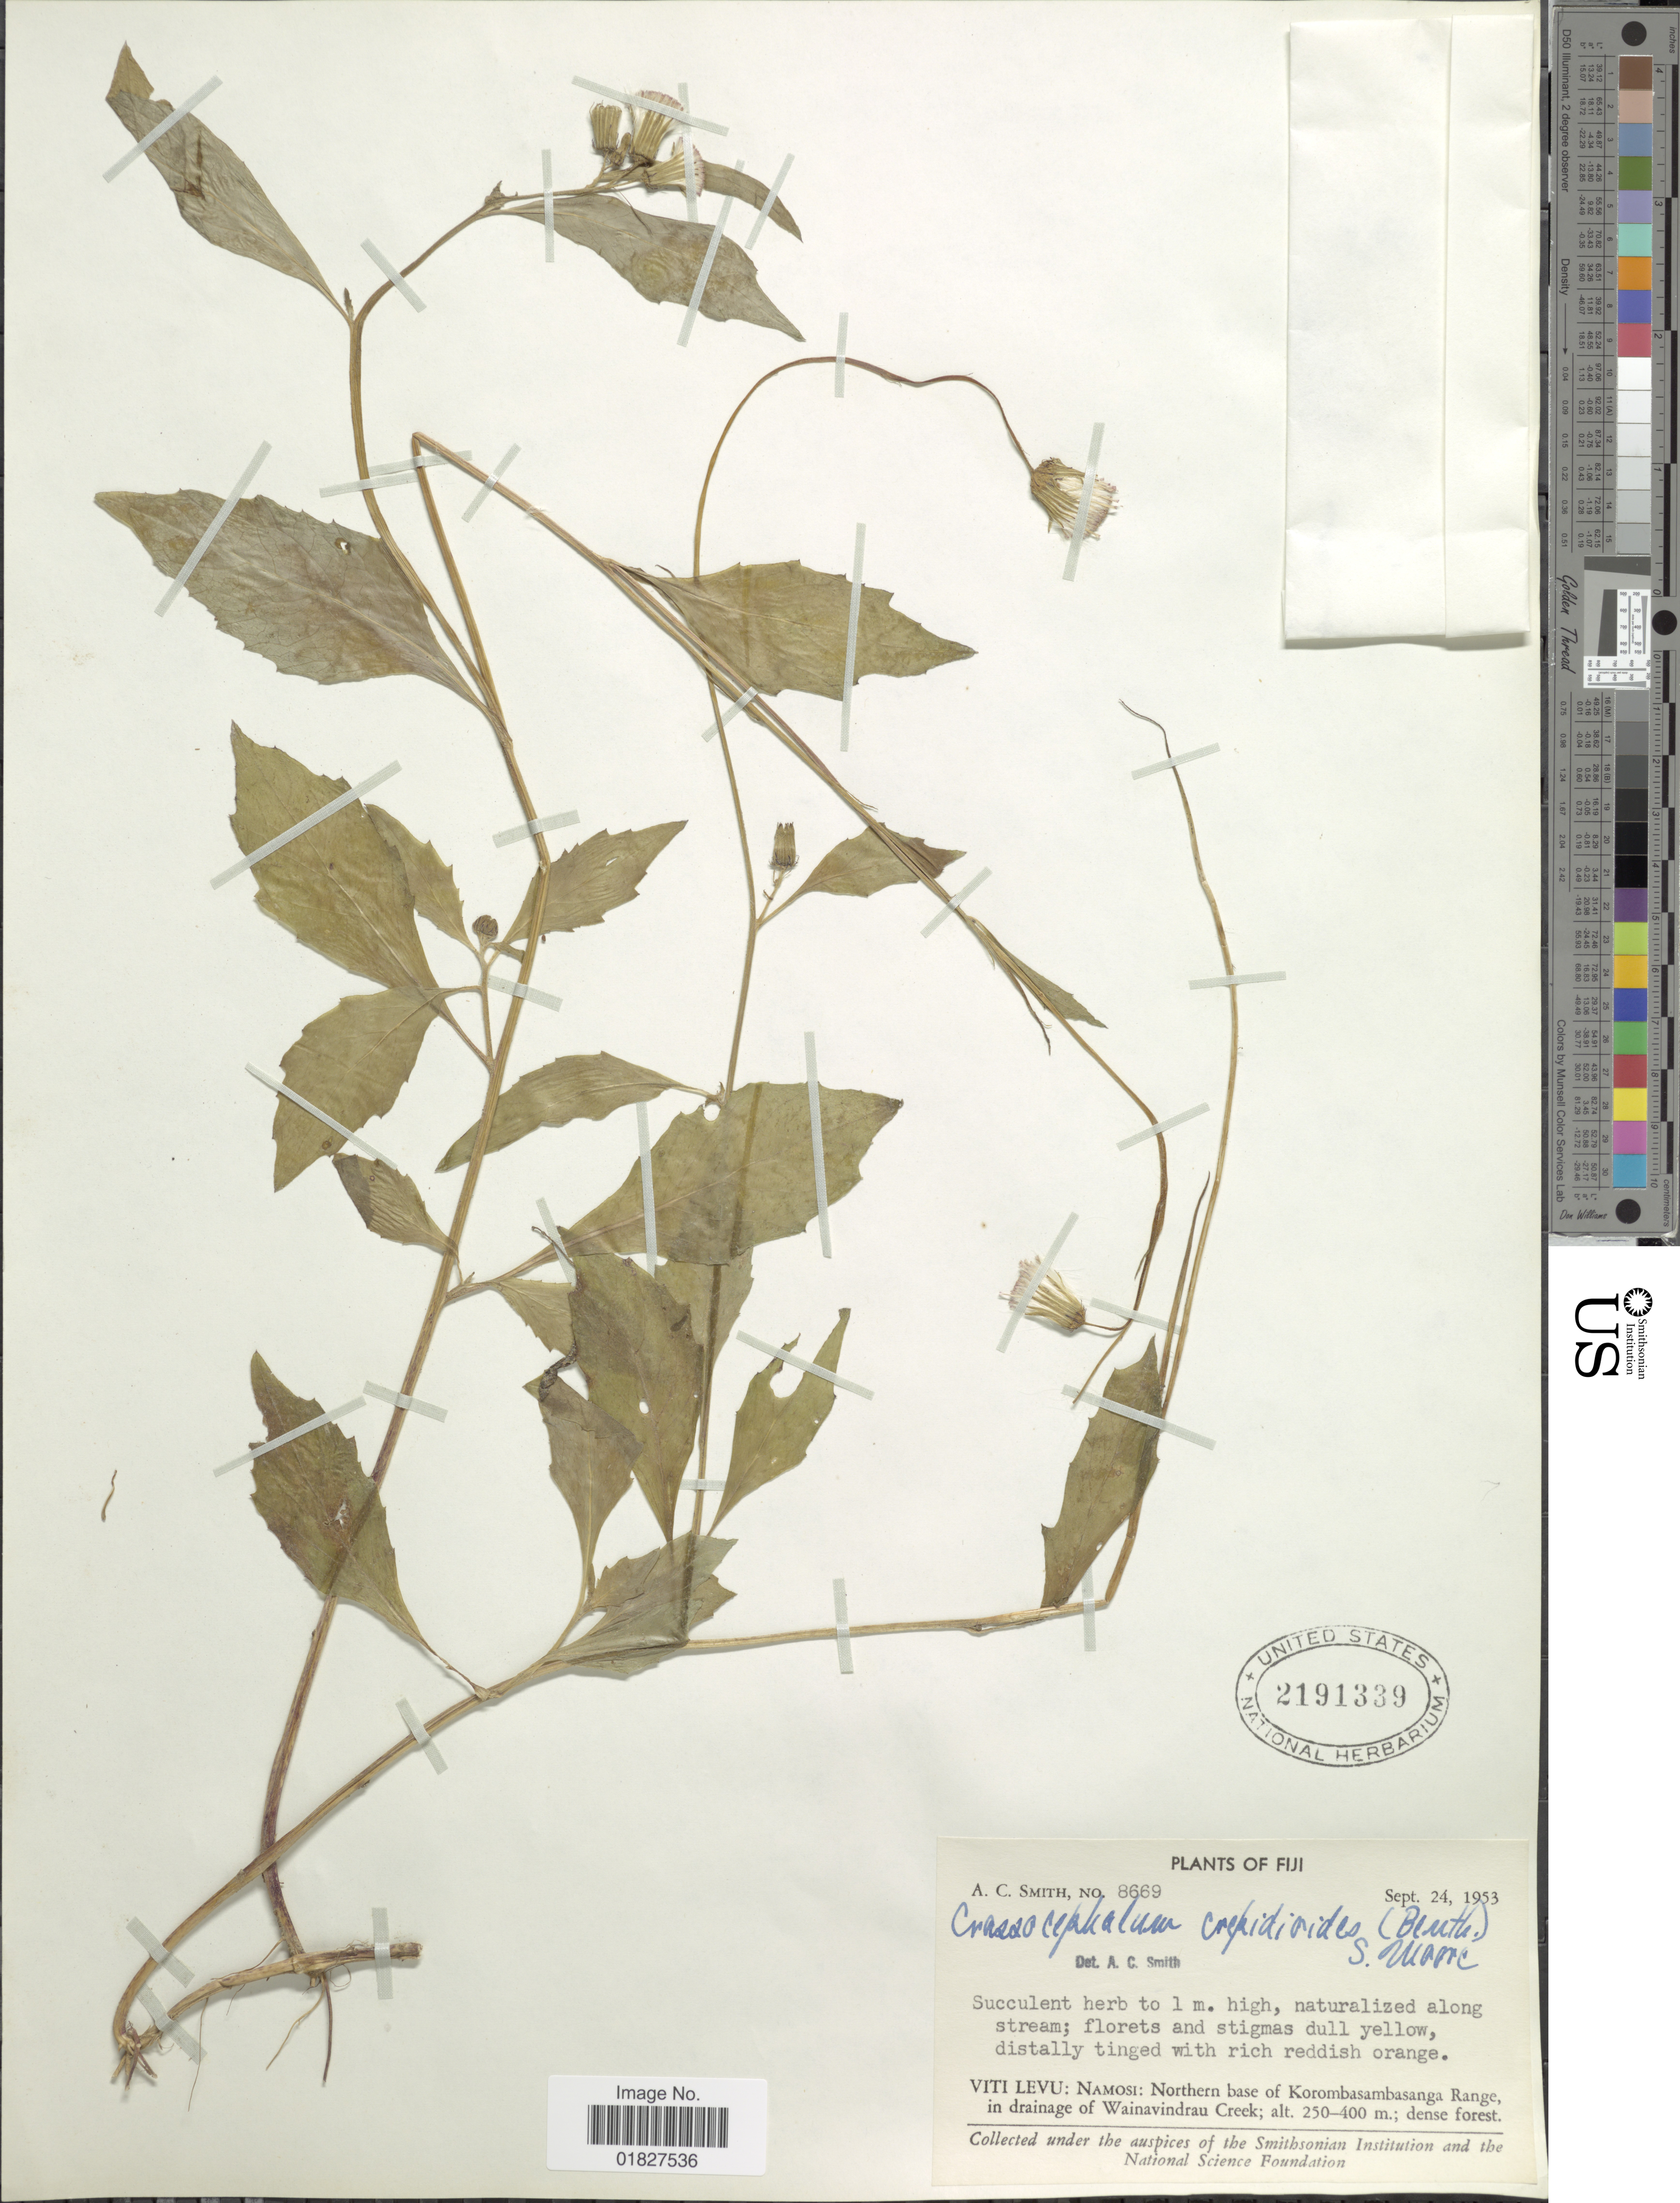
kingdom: Plantae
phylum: Tracheophyta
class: Magnoliopsida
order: Asterales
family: Asteraceae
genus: Crassocephalum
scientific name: Crassocephalum crepidioides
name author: (Benth.) S. Moore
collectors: A. C. Smith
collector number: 8669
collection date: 1953-09-24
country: Fiji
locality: Viti Levu, Namosi, Northern base of Korombasambasanga Range, in drainage of Wainavindrau Creek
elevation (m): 250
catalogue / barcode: US 2191339